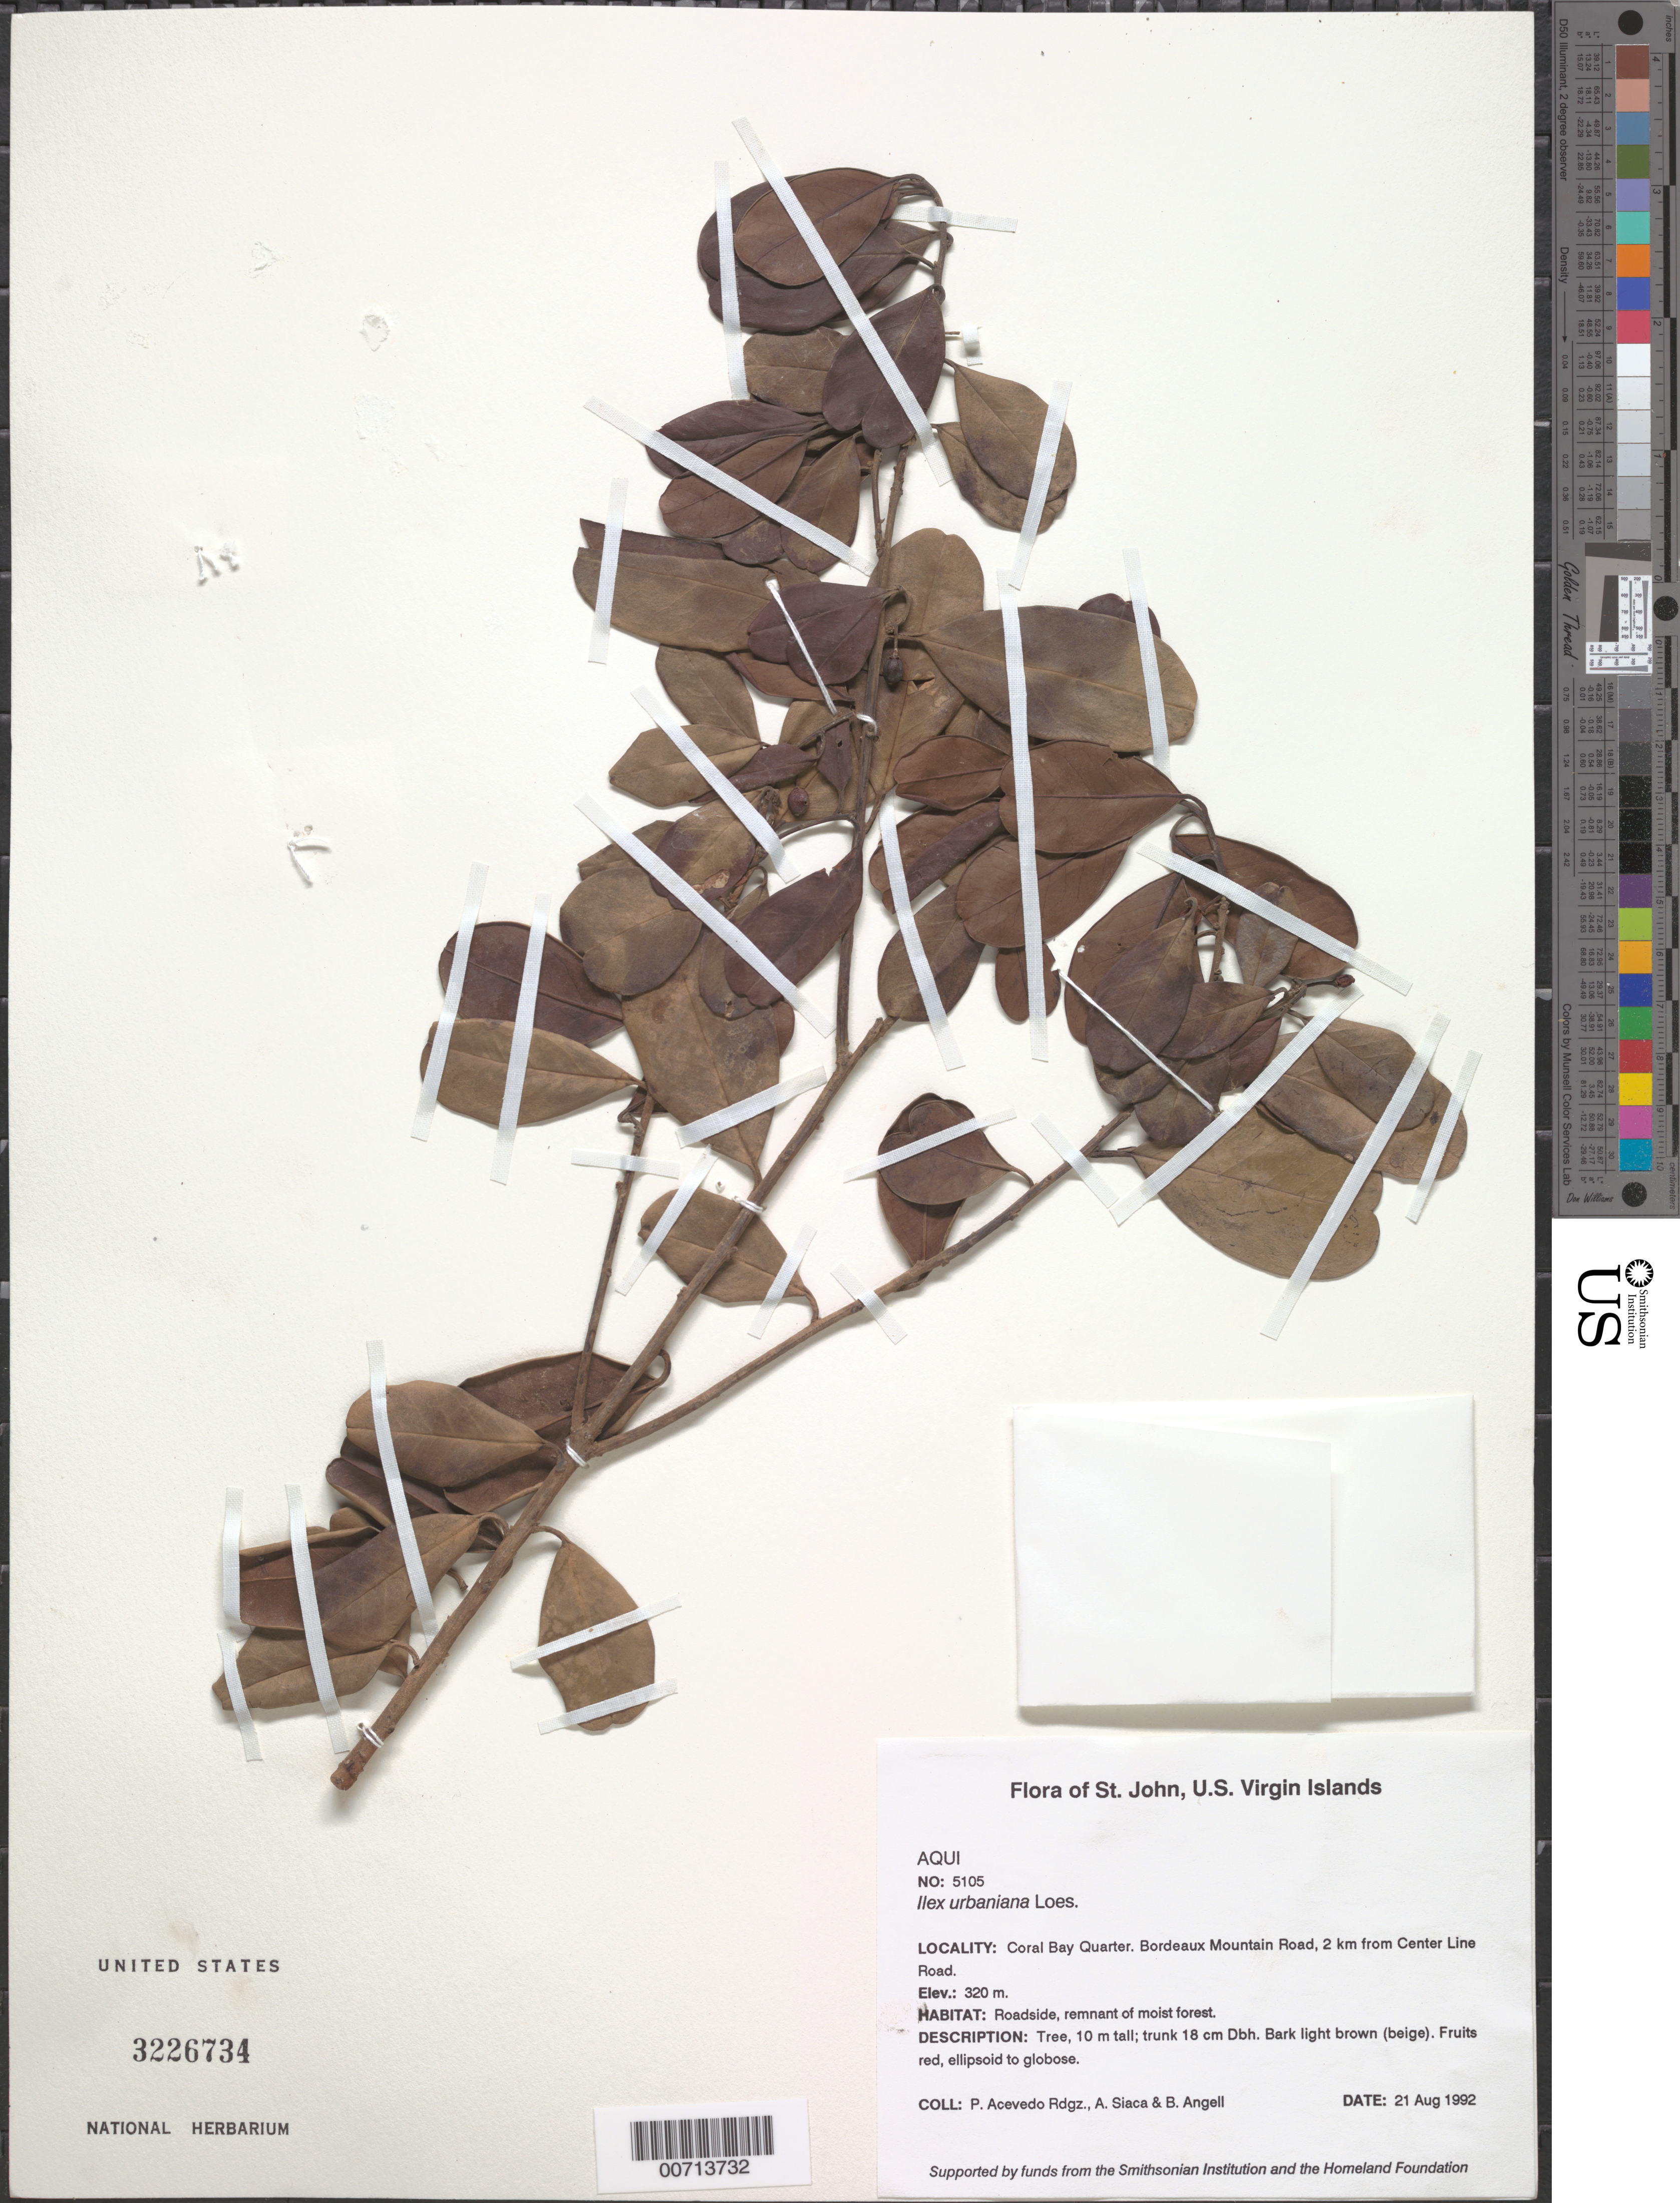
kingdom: Plantae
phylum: Tracheophyta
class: Magnoliopsida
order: Aquifoliales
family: Aquifoliaceae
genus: Ilex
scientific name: Ilex urbaniana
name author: Loes.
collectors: P. Acevedo-Rodr., A. Siaca & Bobbi Angell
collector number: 5105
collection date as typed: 21 Aug 1992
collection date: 1992-08-21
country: U.S. Virgin Islands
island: St. John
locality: Coral Bay Quarter; along dirt road to Bordeaux Mountain., 2 km from Center Line Road.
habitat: Roadside, remnant of moist forest.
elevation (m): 320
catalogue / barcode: US 3226734